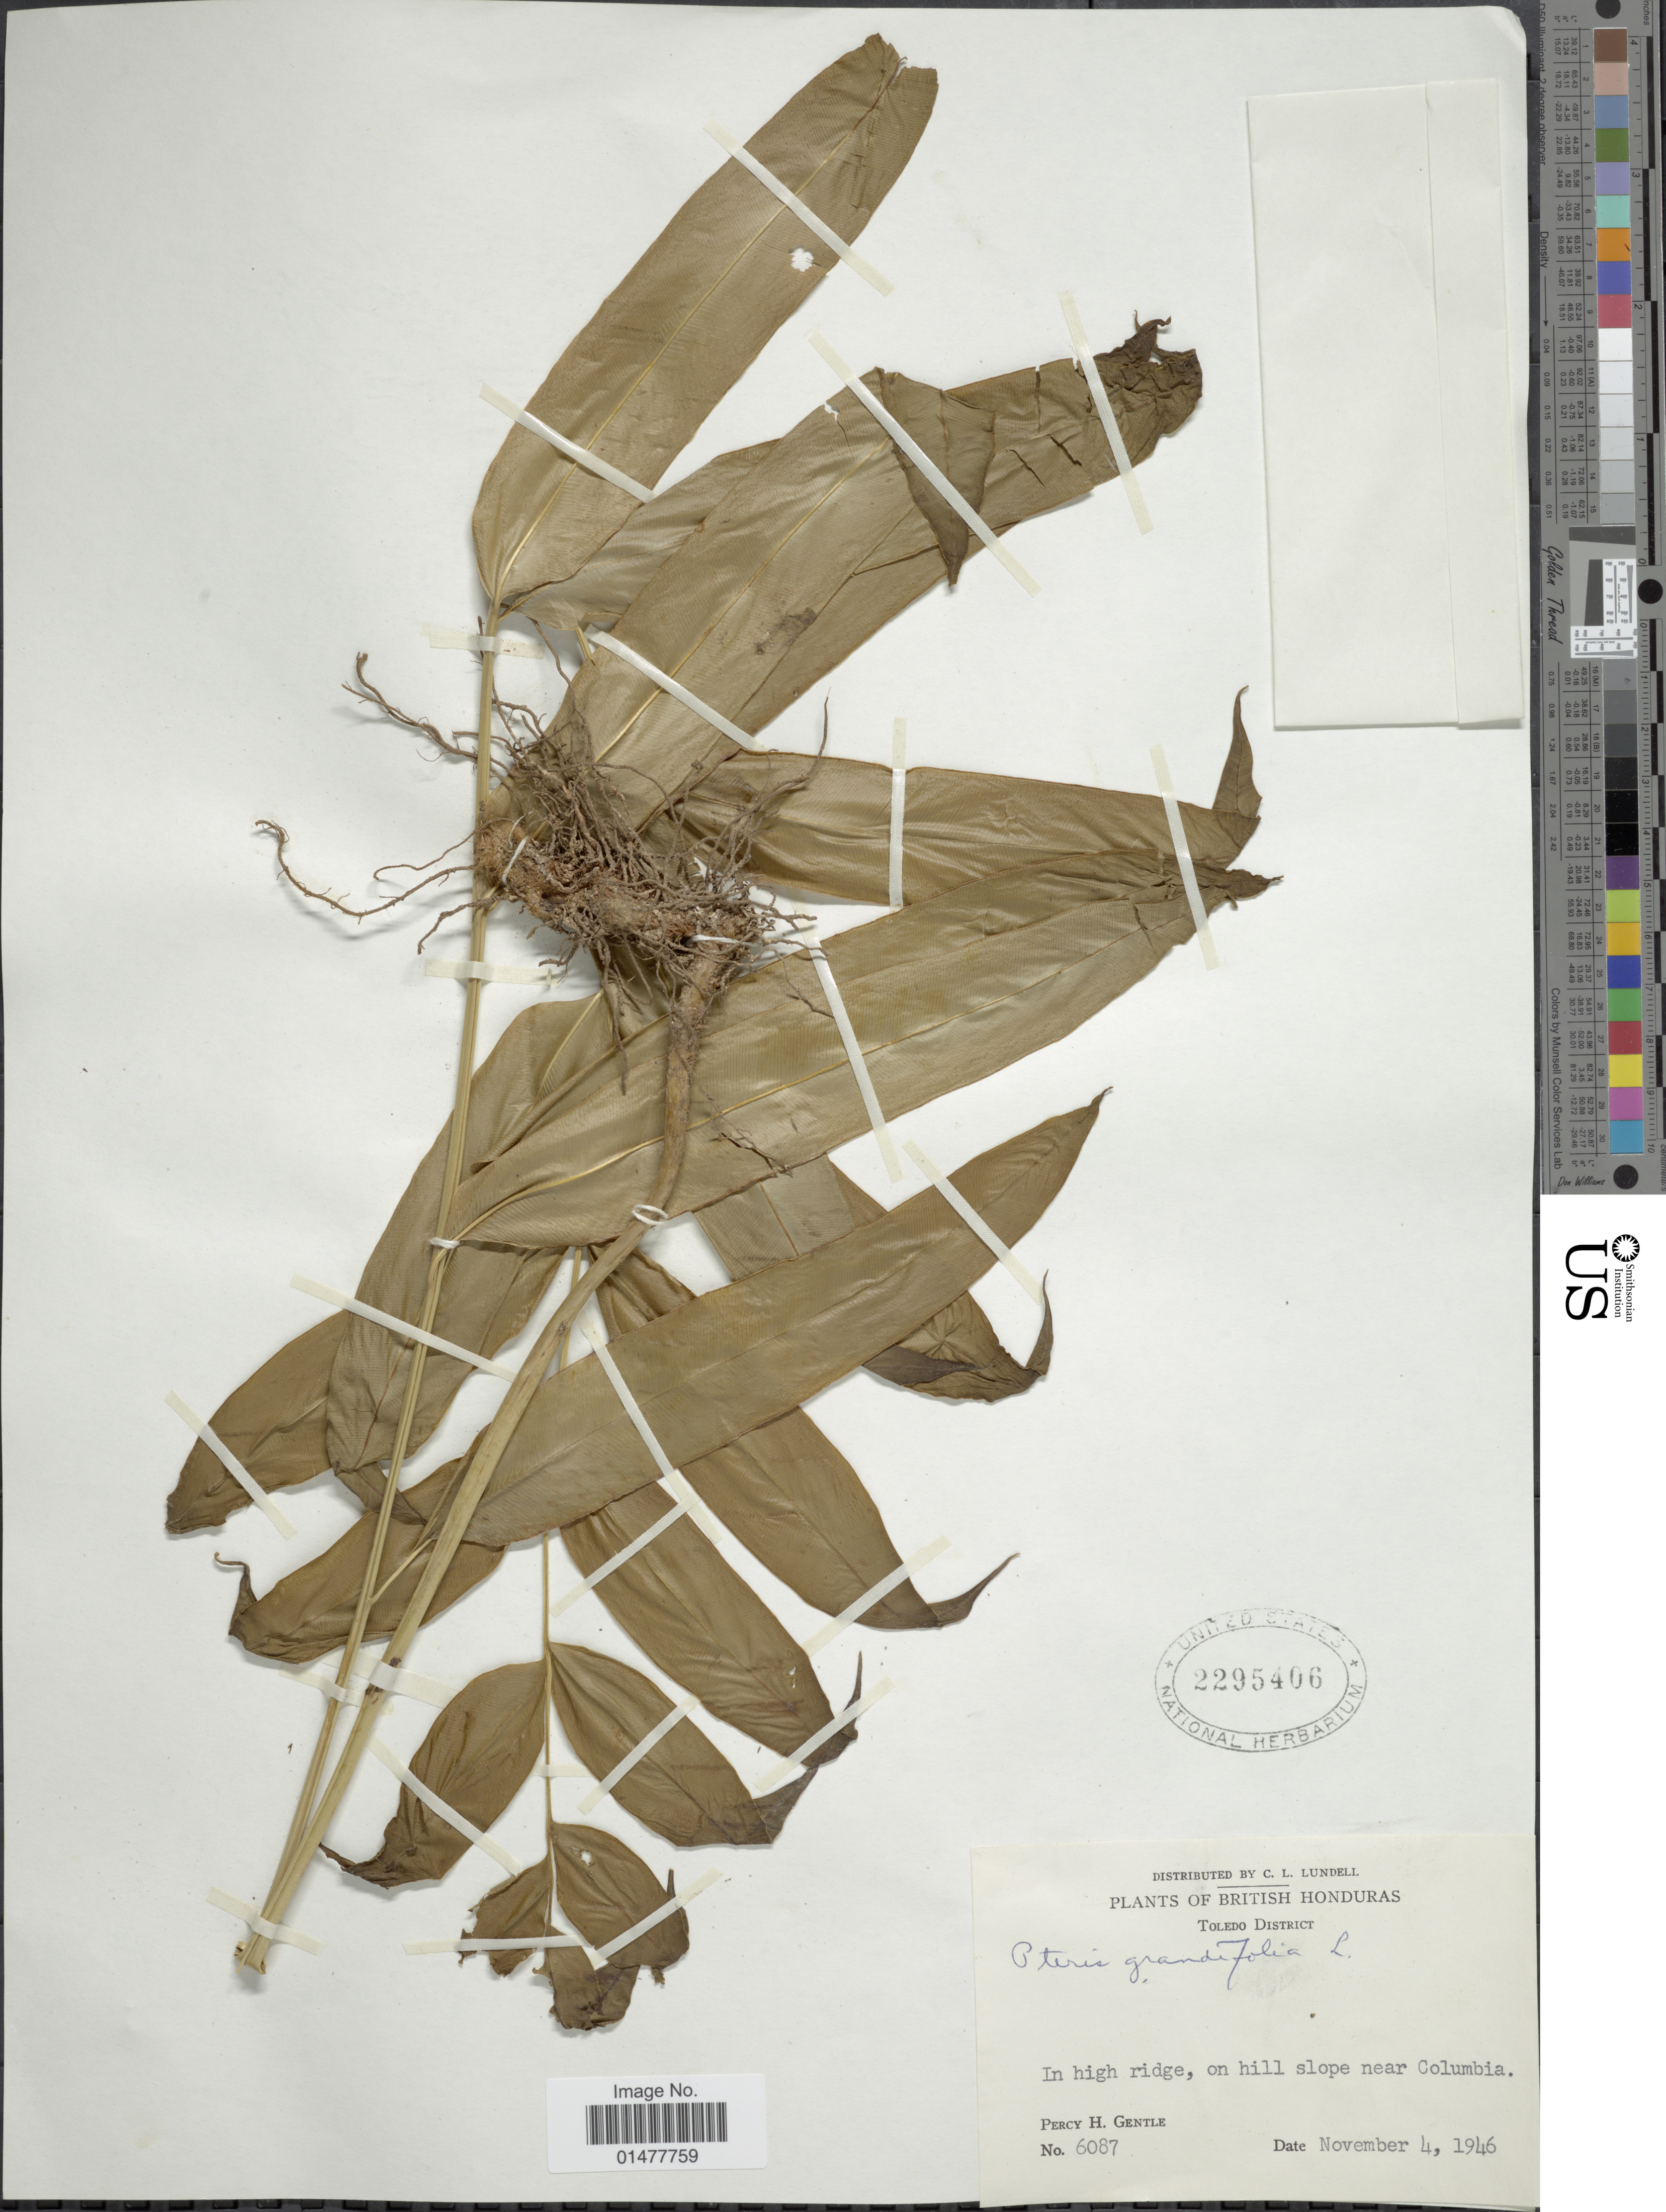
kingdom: Plantae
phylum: Tracheophyta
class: Polypodiopsida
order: Polypodiales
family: Pteridaceae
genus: Pteris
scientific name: Pteris grandifolia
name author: L.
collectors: P. H. Gentle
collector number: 6087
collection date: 1946-11-04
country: Belize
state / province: Toledo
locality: British Honduras, Toledo District. In high ridge, on hill slope near Columbia.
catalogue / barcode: US 2295406